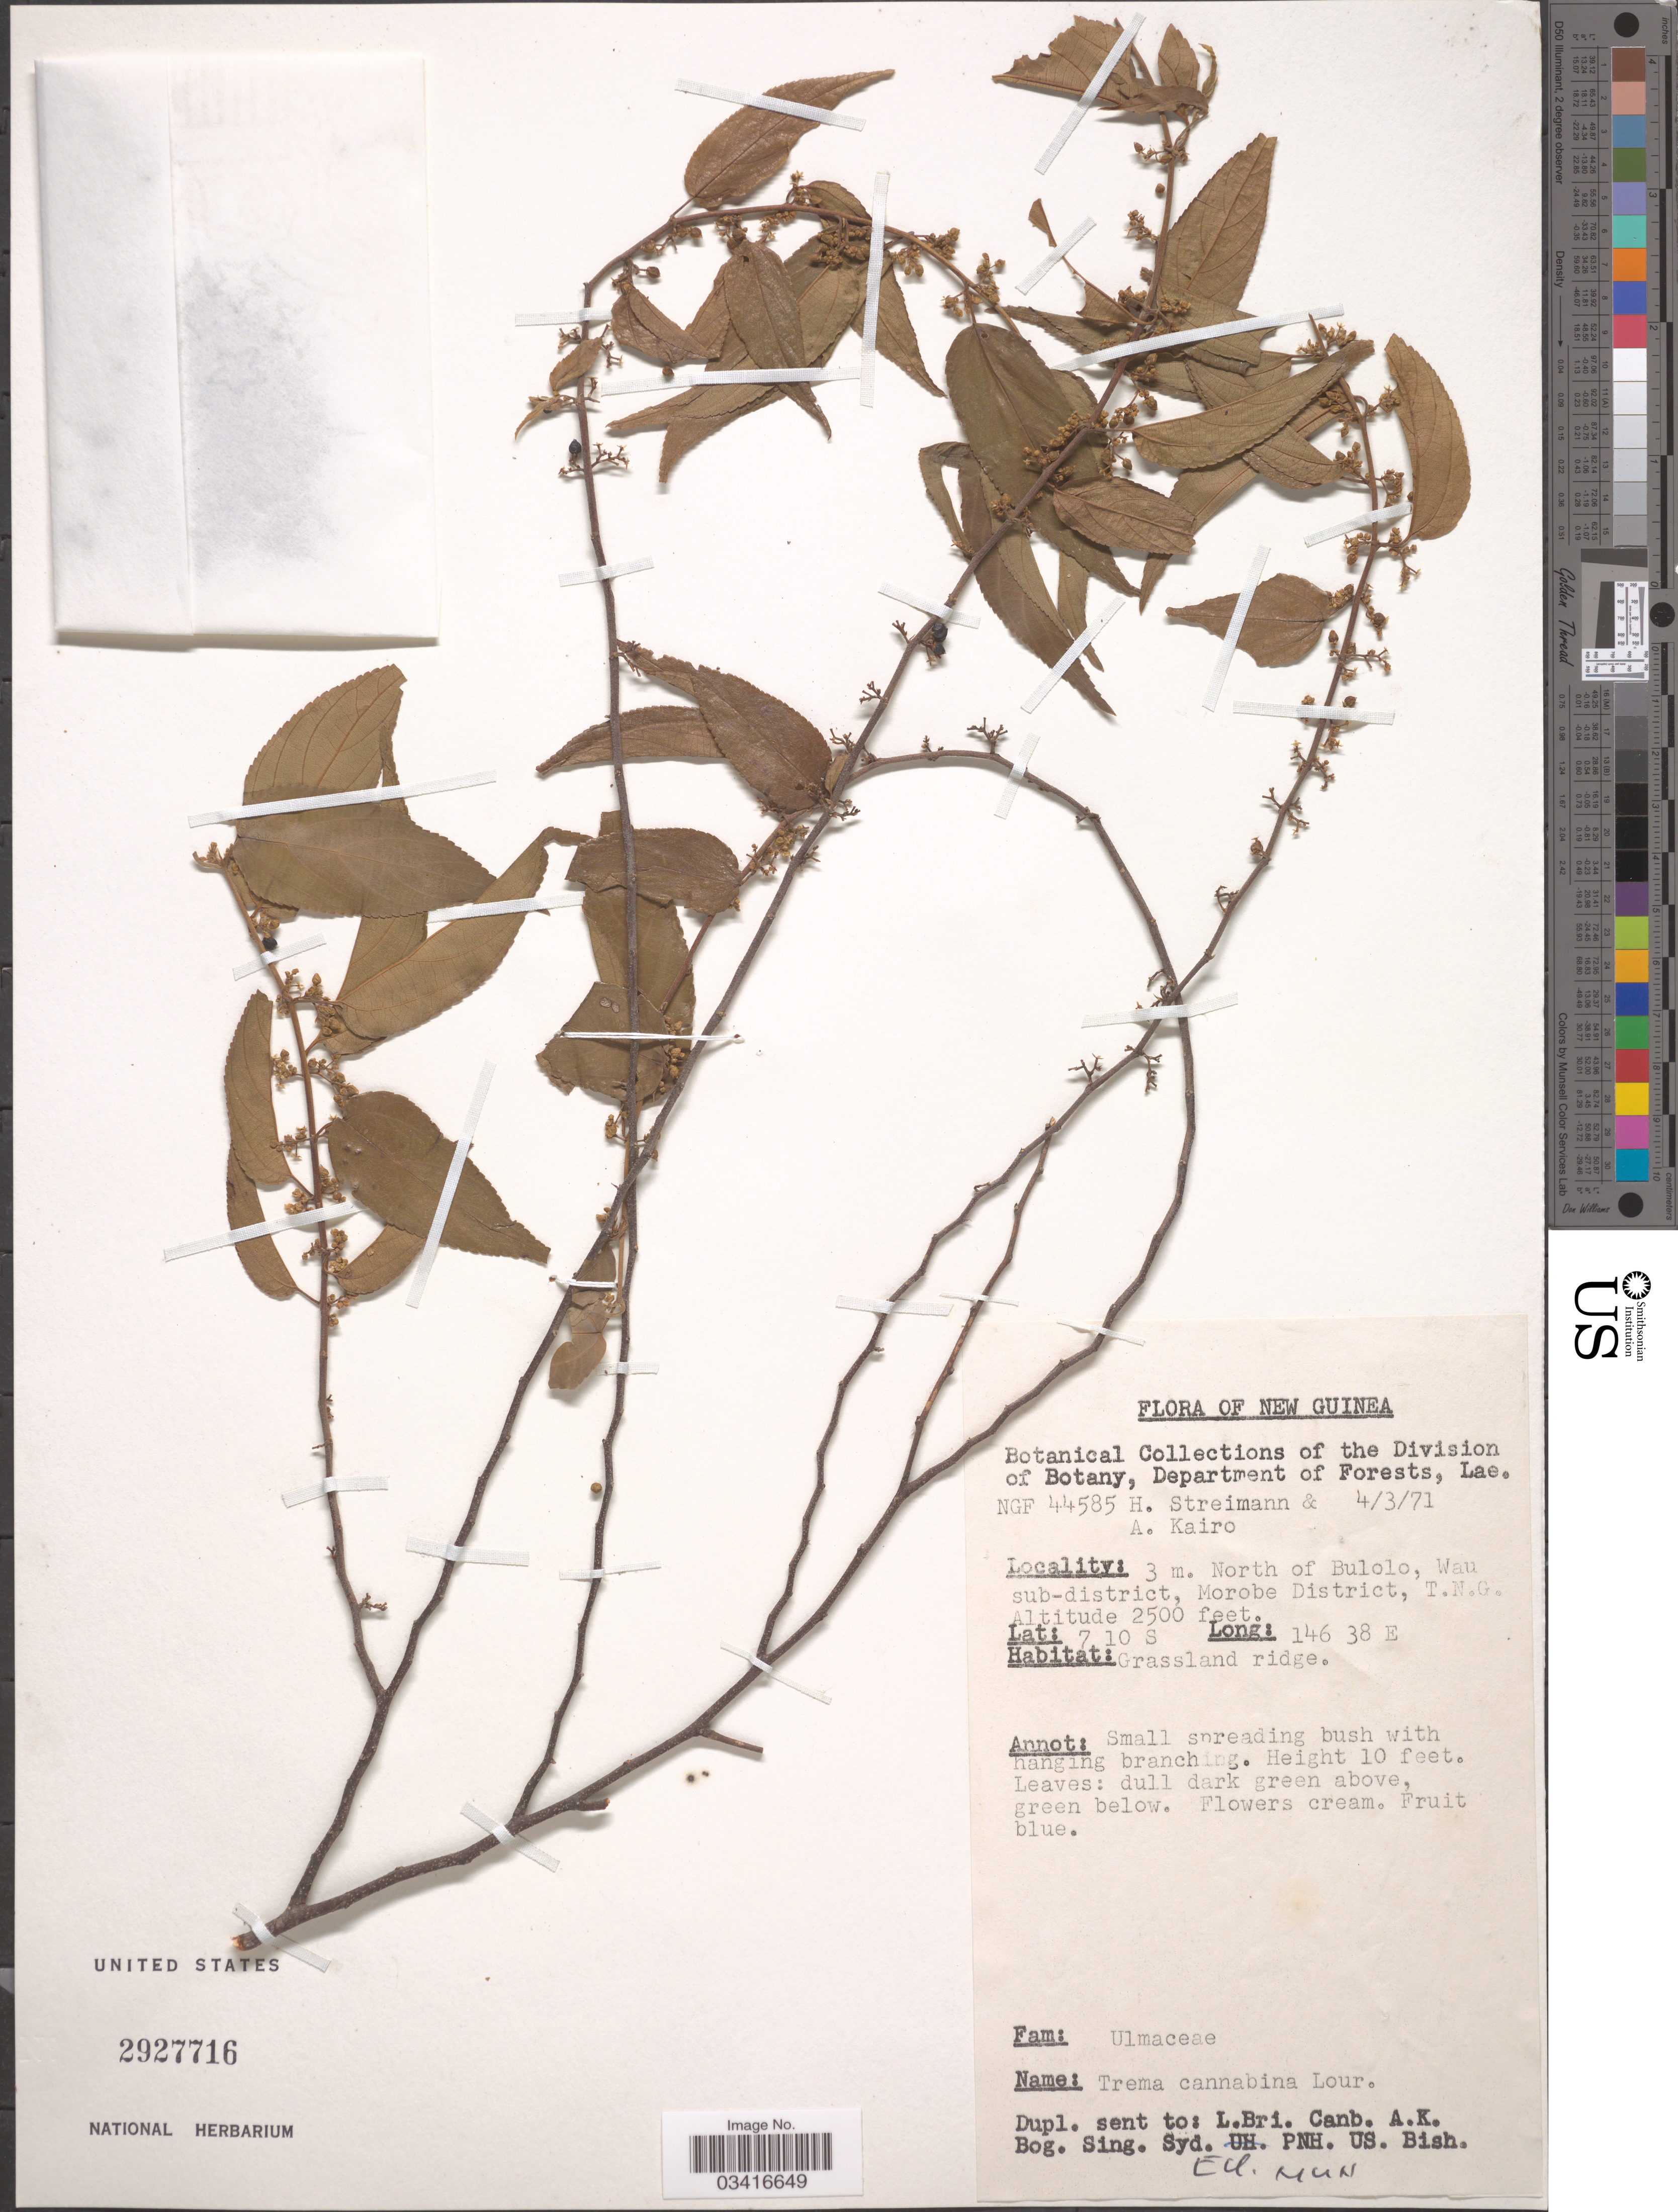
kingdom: Plantae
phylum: Tracheophyta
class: Magnoliopsida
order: Rosales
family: Cannabaceae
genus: Trema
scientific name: Trema cannabina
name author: Lour.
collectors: H. Streimann & A. Kairo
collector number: NGF 44585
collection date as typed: Transcribed d/m/y: 4/3/71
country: Papua New Guinea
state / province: Morobe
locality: New Guinea. 3 m. North of Bulolo, Wau sub-dsitrict, Morobe District, T.N.G.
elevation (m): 762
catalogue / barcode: US 2927716